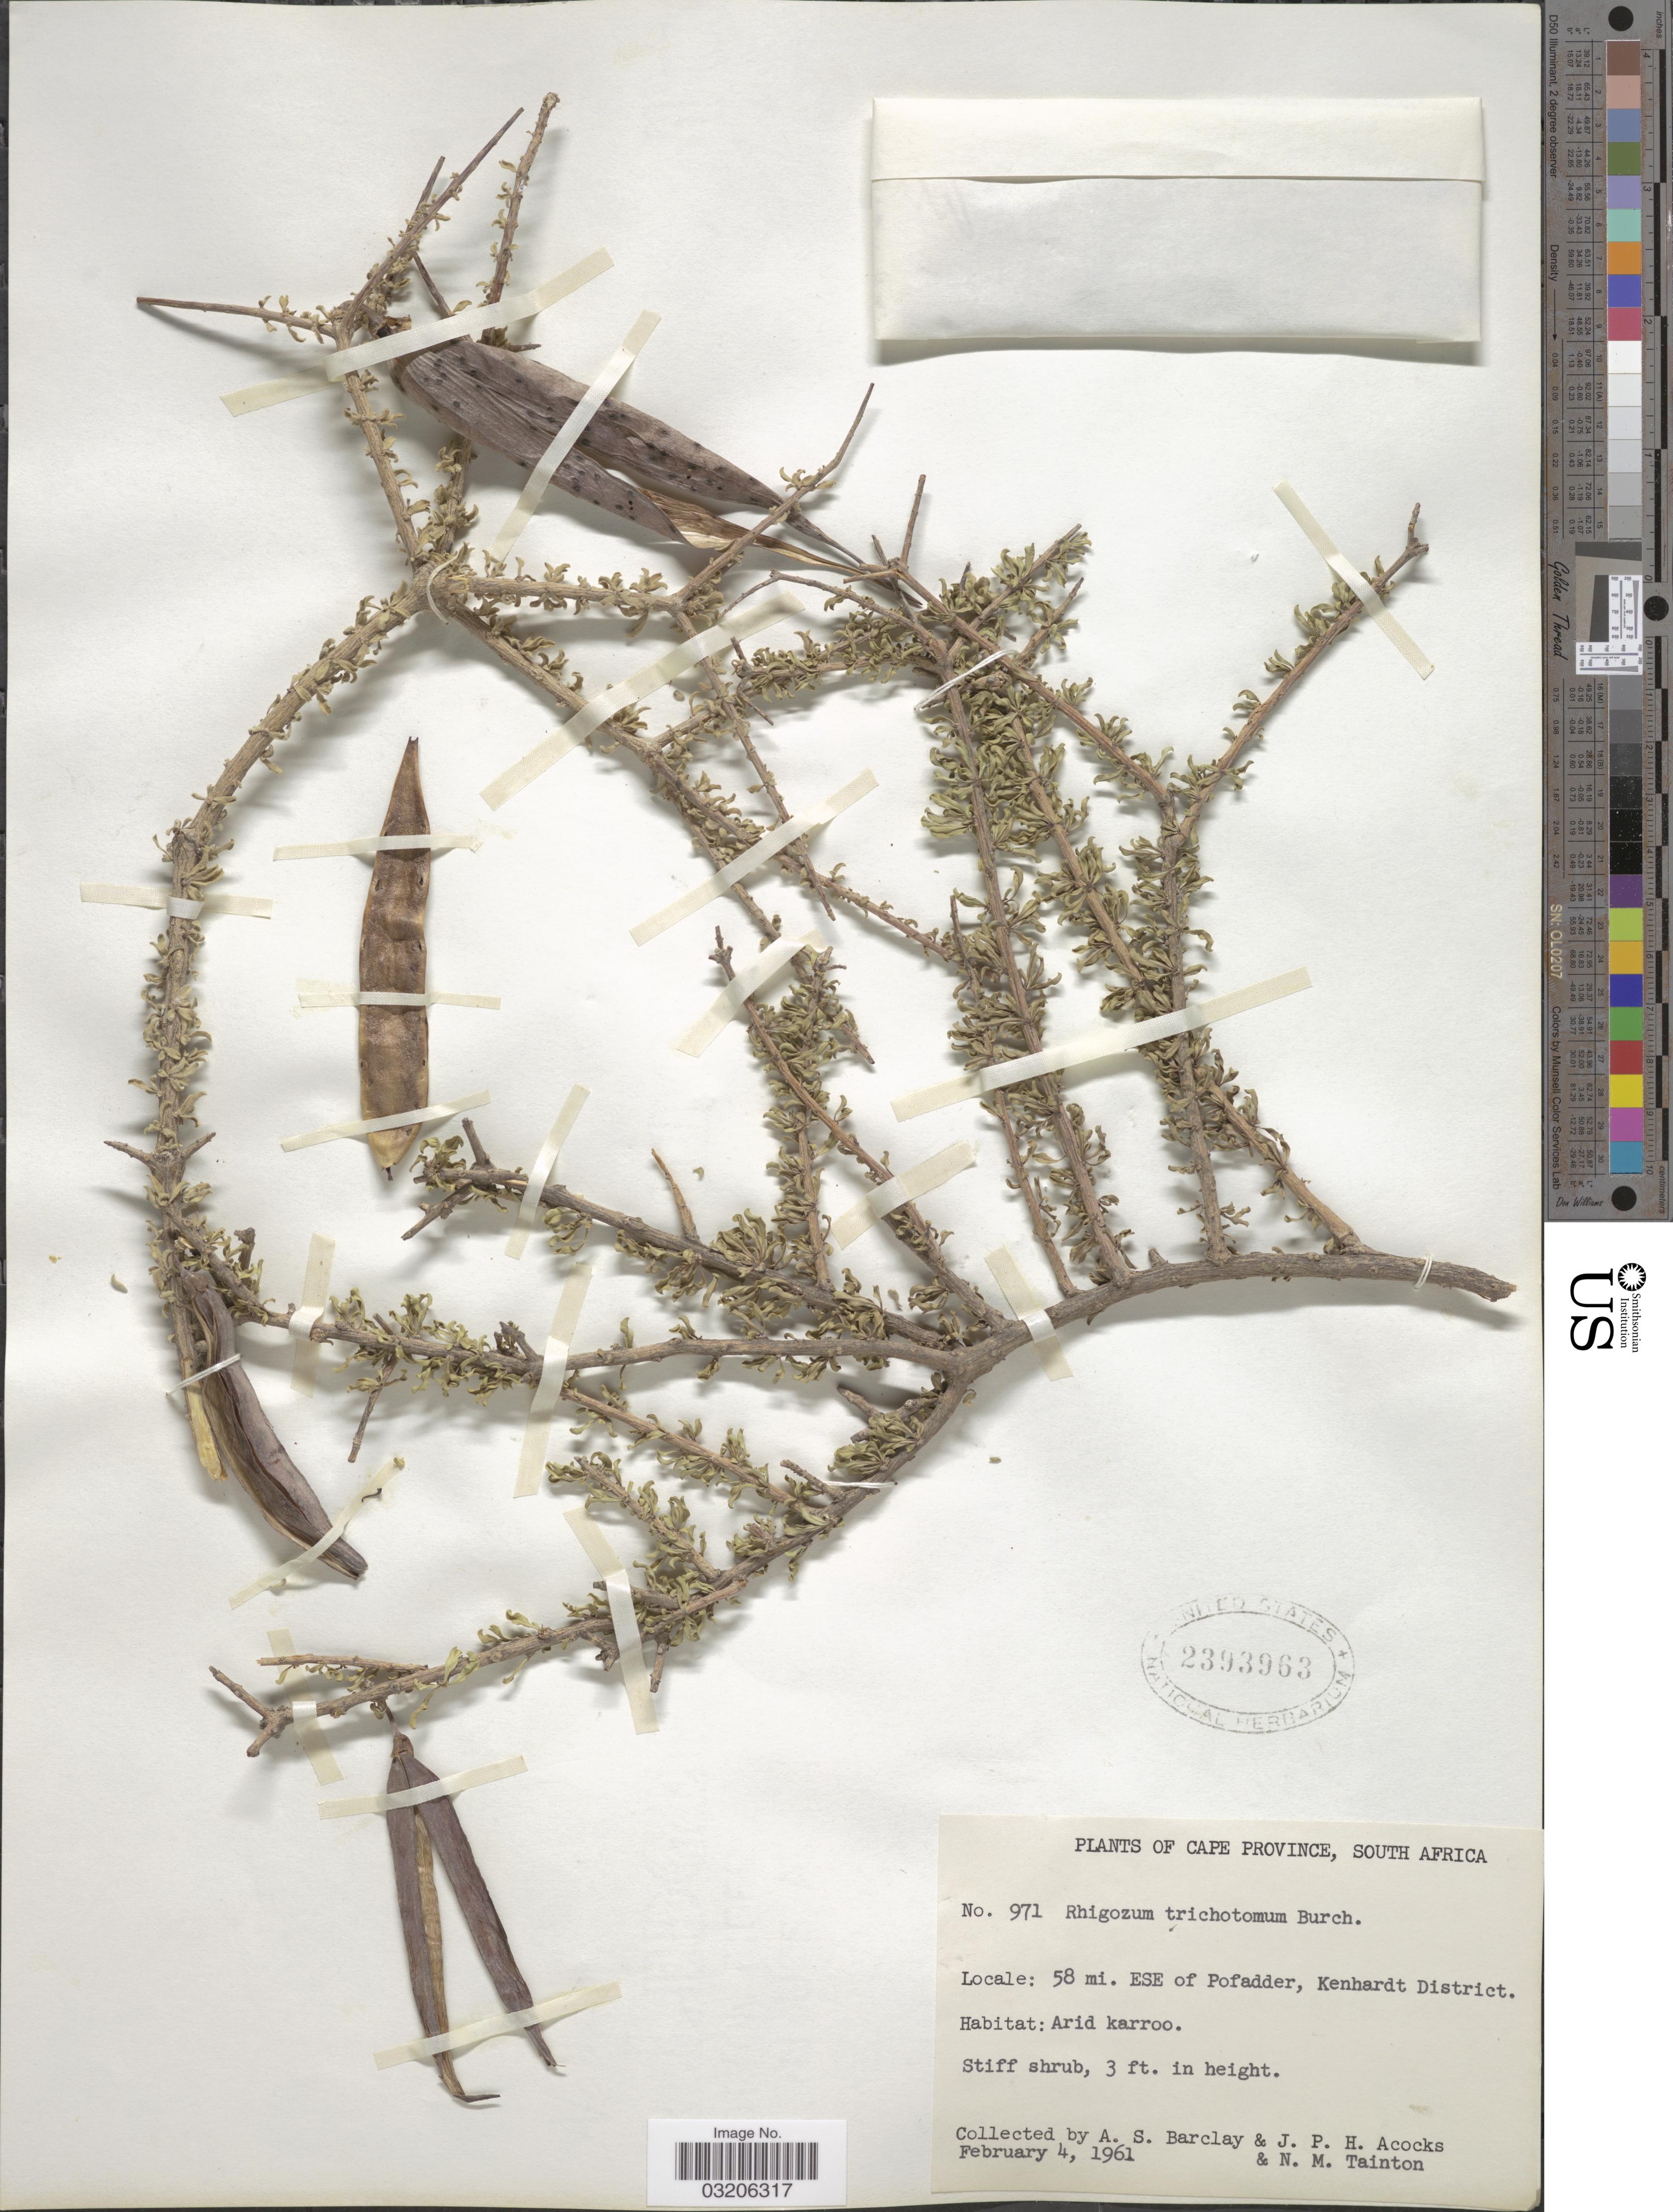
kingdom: Plantae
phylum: Tracheophyta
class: Magnoliopsida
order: Lamiales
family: Bignoniaceae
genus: Rhigozum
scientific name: Rhigozum trichotomum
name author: Burch.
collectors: A. S. Barclay, J. P. Acocks & N. Tainton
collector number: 971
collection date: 1961-02-04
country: South Africa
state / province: Northern Cape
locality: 58 mi. ESE of Pofadder, Kenhardt District.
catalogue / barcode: US 2393963